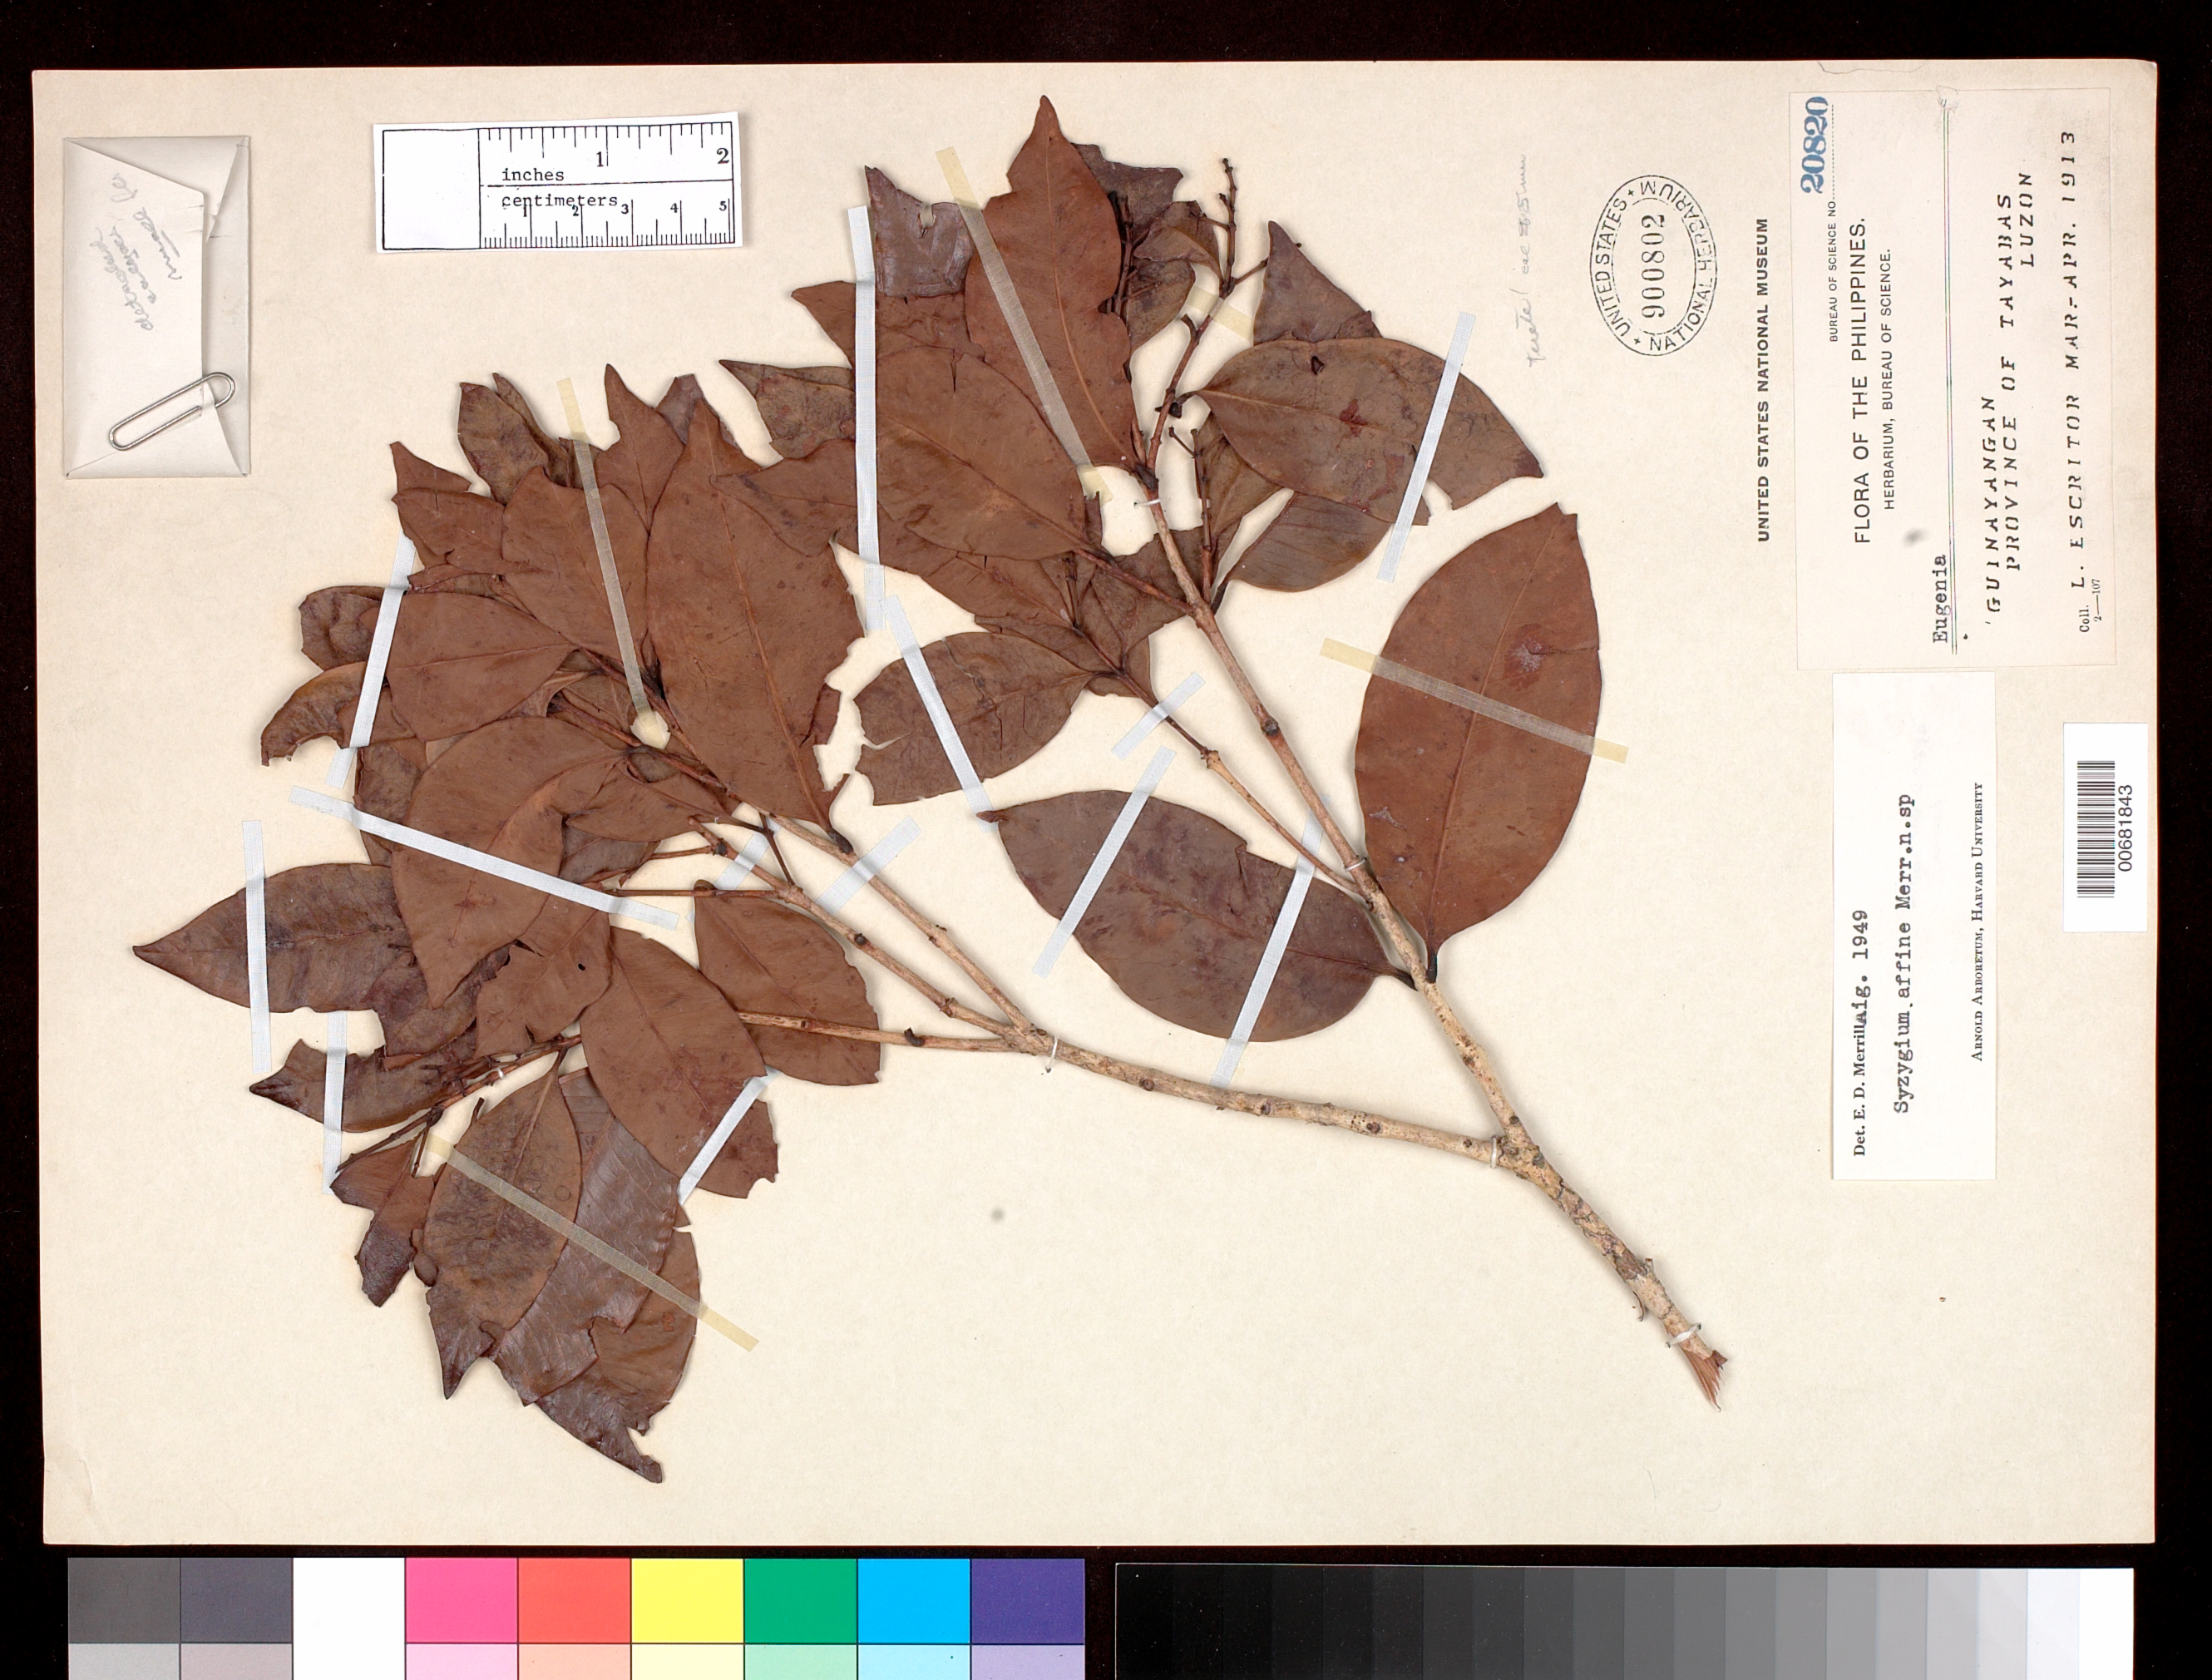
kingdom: Plantae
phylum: Tracheophyta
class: Magnoliopsida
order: Myrtales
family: Myrtaceae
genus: Syzygium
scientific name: Syzygium affine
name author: Merr.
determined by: Merrill, Elmer D.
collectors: L. Escritor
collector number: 20820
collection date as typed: Mar 1913 to -- Apr 1913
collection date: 1913-03/1913-04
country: Philippines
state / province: Calabarzon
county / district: Quezon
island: Luzon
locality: Guinayangan, Tayabas Prov. [= Quezon Province]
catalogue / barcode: US 900802